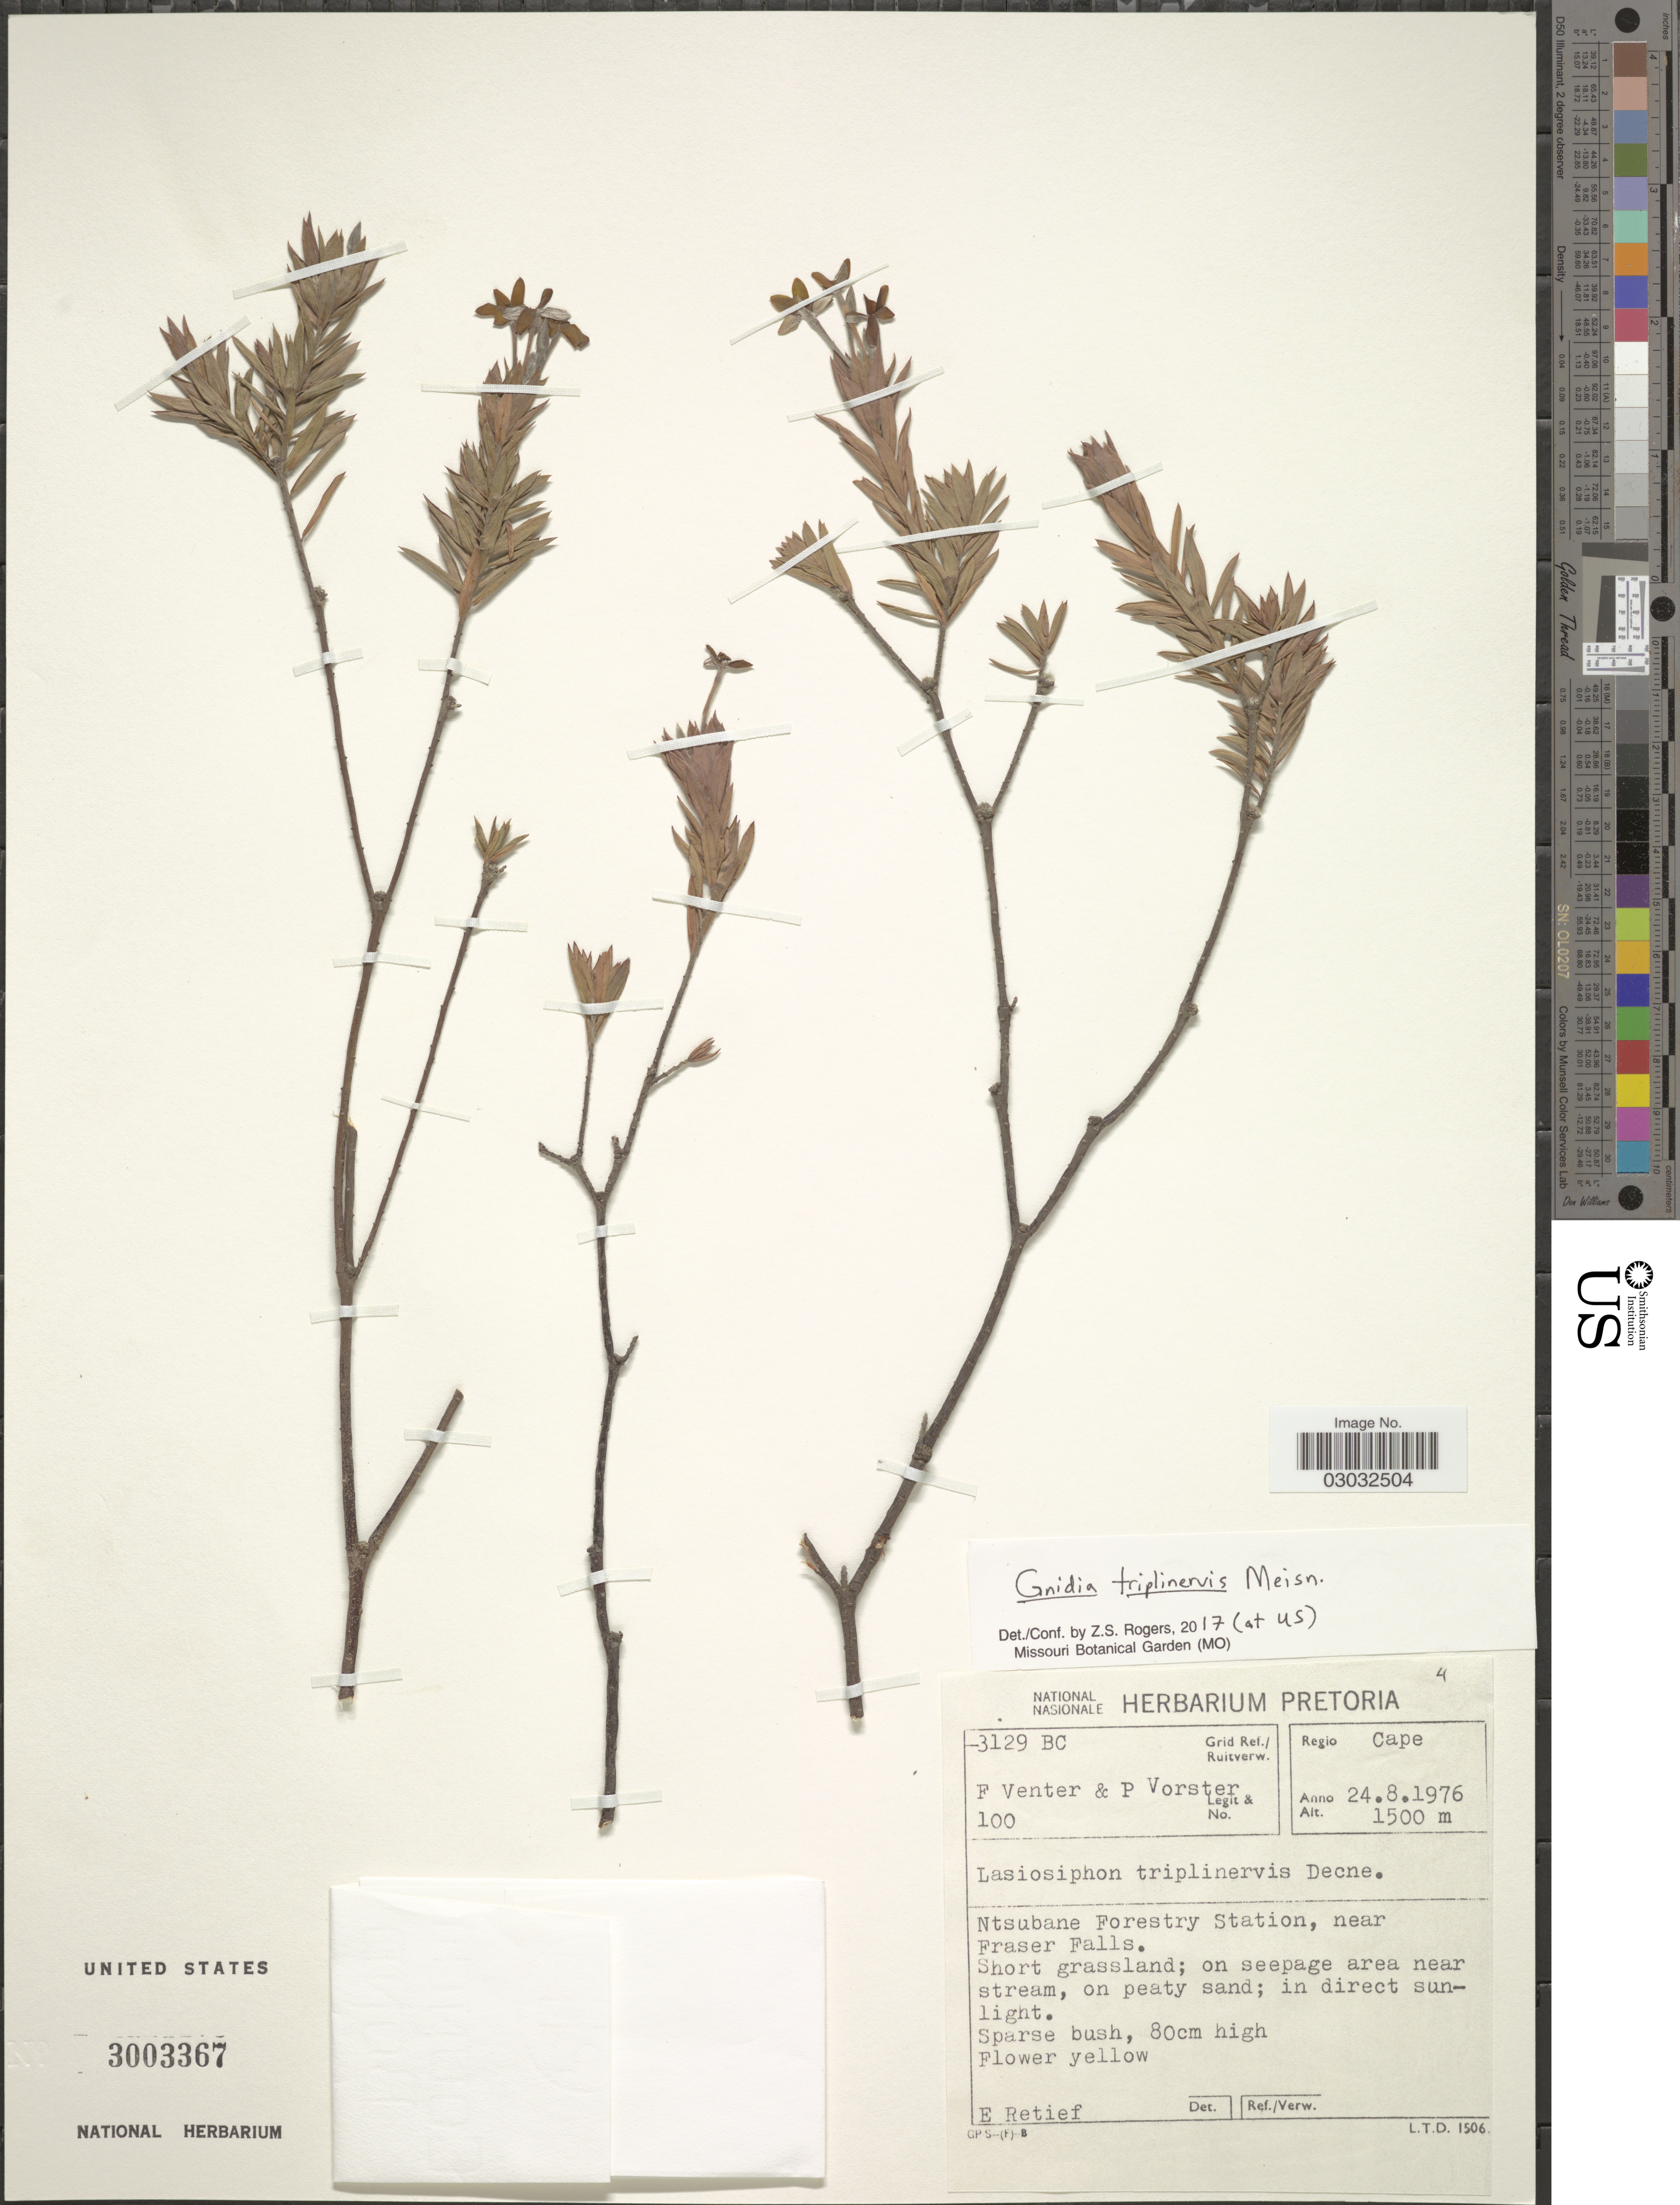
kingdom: Plantae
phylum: Tracheophyta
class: Magnoliopsida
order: Malvales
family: Thymelaeaceae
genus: Lasiosiphon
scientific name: Lasiosiphon triplinervis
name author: (Meisn.) Decne.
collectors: F. Venter & P. Vorster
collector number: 100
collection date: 1976-08-24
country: South Africa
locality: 3129 BD Grid Ref./ Ruitverw. Regio Cape. Ntsubane Forestry Station, near Fraser Falls.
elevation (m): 1500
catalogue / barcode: US 3003367